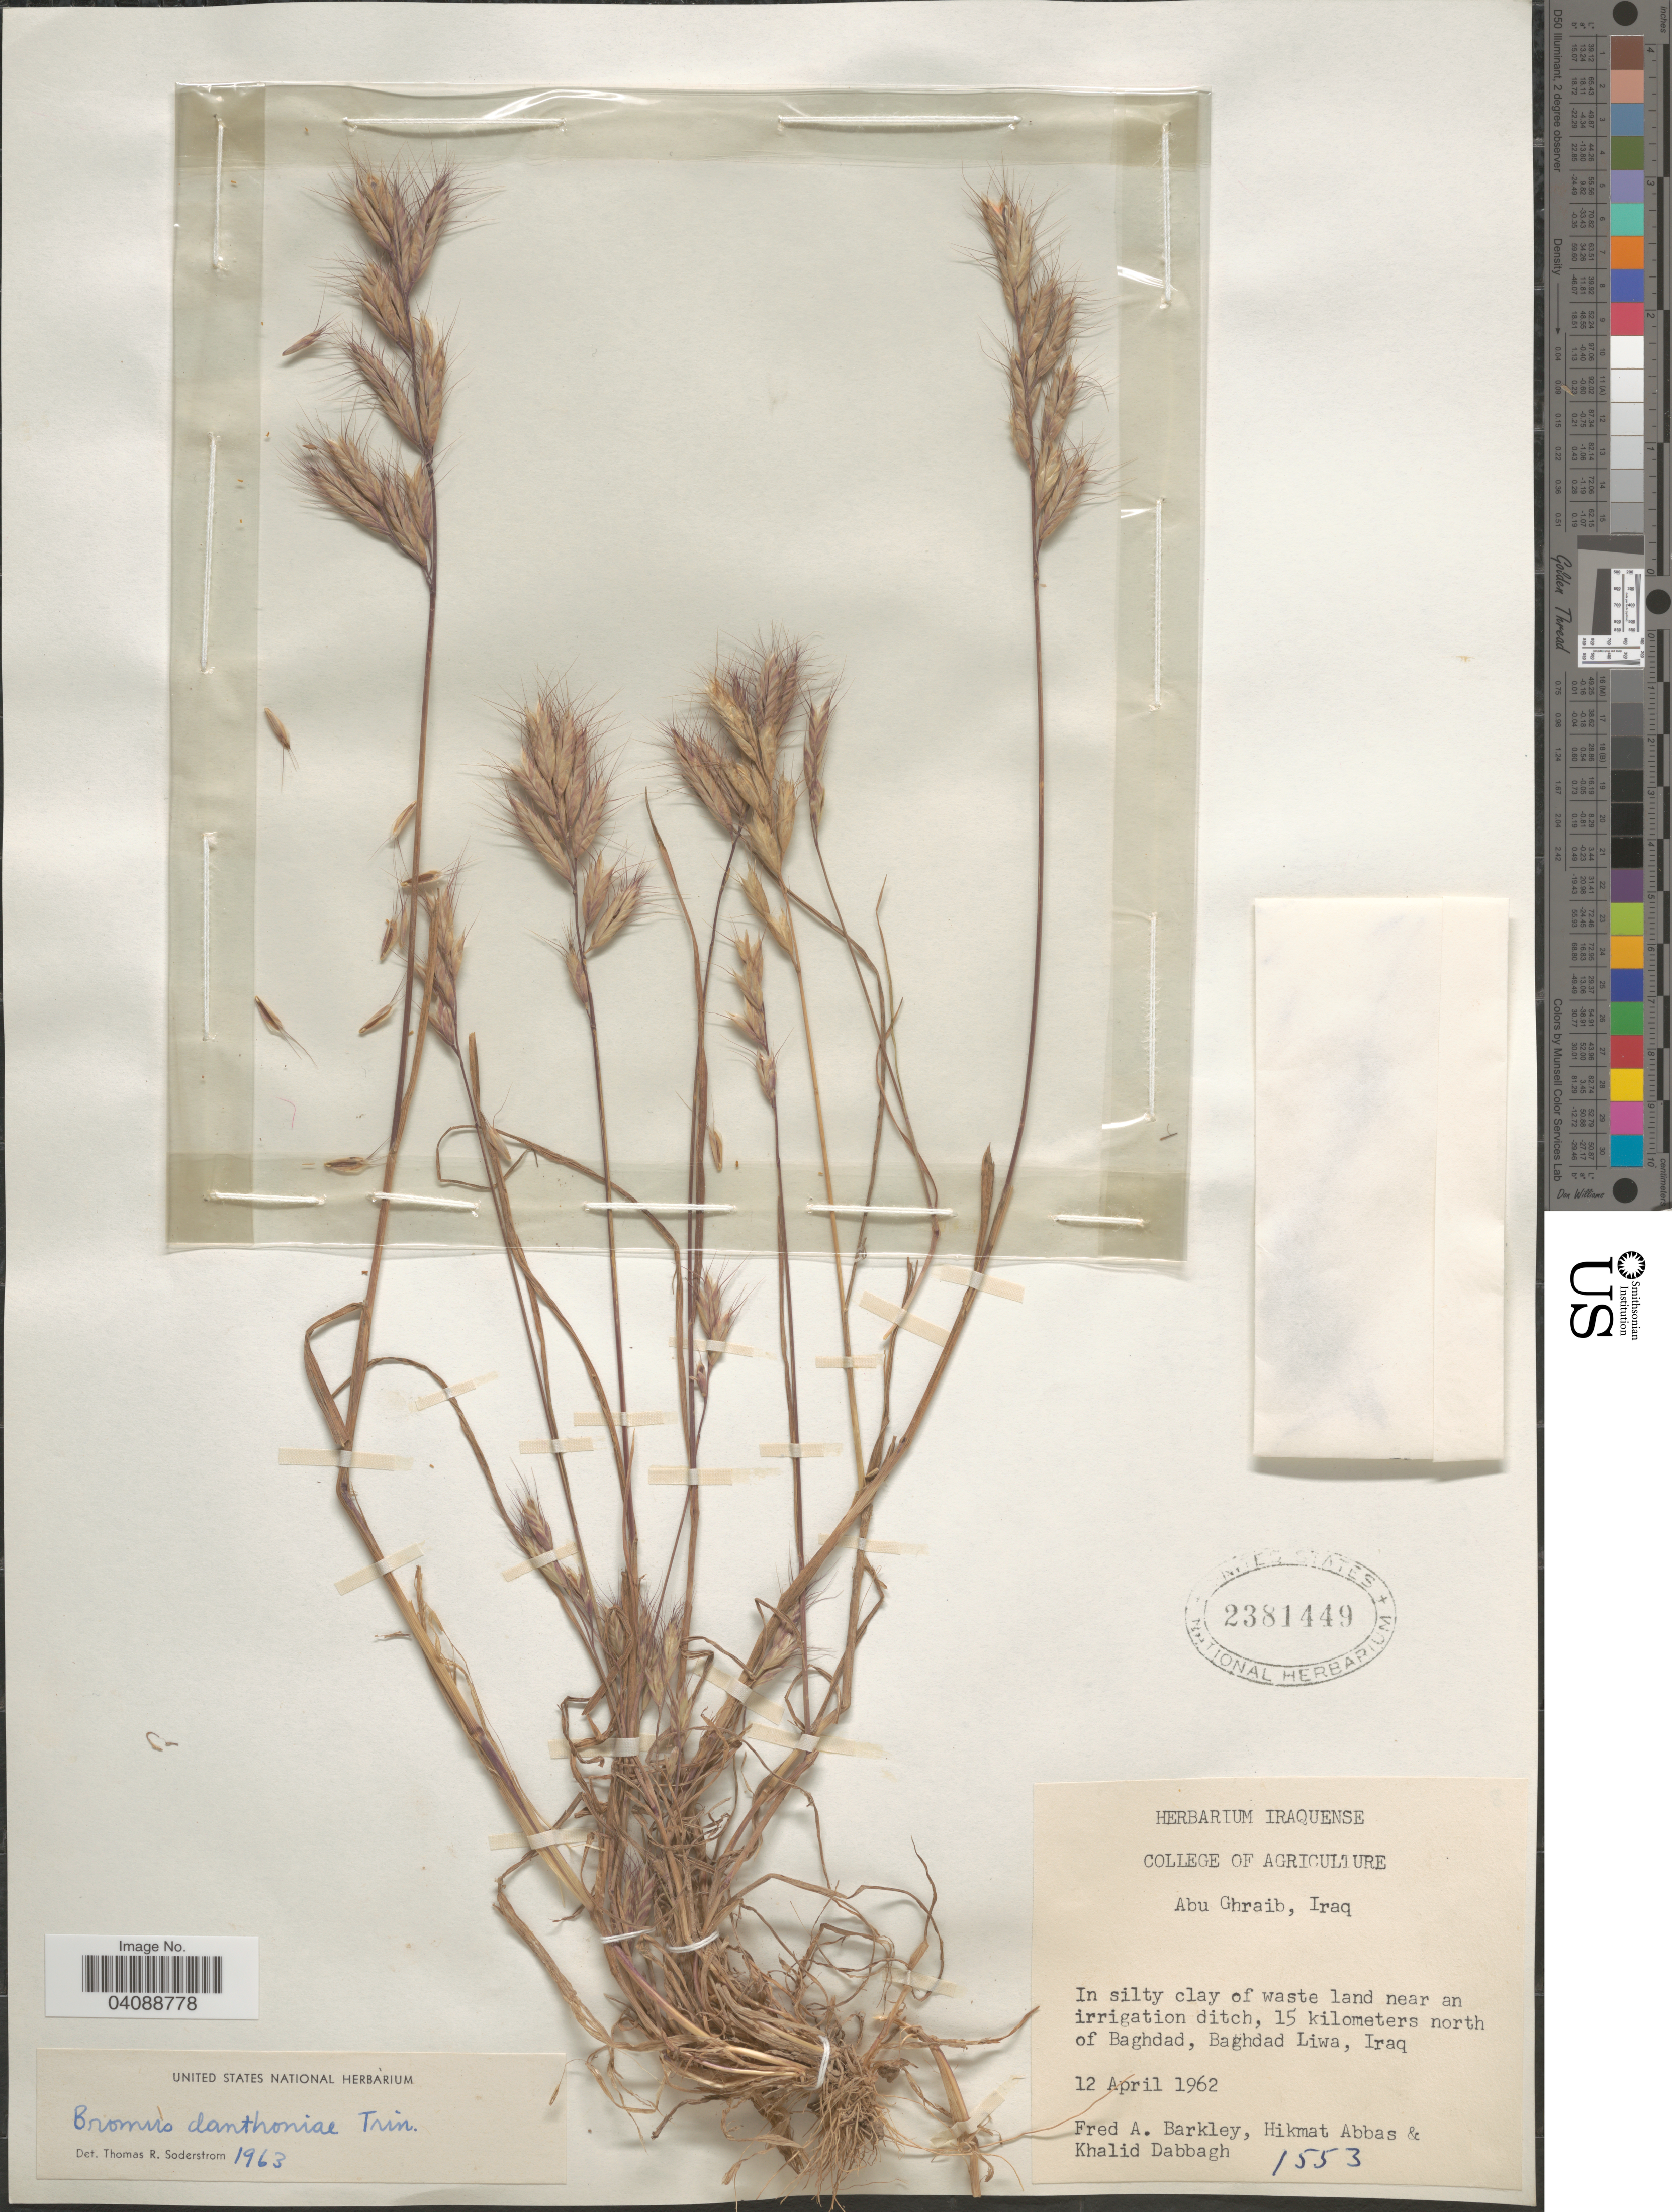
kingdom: Plantae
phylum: Tracheophyta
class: Liliopsida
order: Poales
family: Poaceae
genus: Bromus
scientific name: Bromus danthoniae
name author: Trin. ex C.A. Mey.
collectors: F. A. Barkley, H. Abbas & K. Dabbagh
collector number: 1553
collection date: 1962-04-12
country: Iraq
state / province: Baghdad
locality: Abu Ghraib. In silty clay of waste land near an irrigation ditch, 15 kilometers north of Baghdad, Baghdad Liwa.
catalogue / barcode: US 2381449